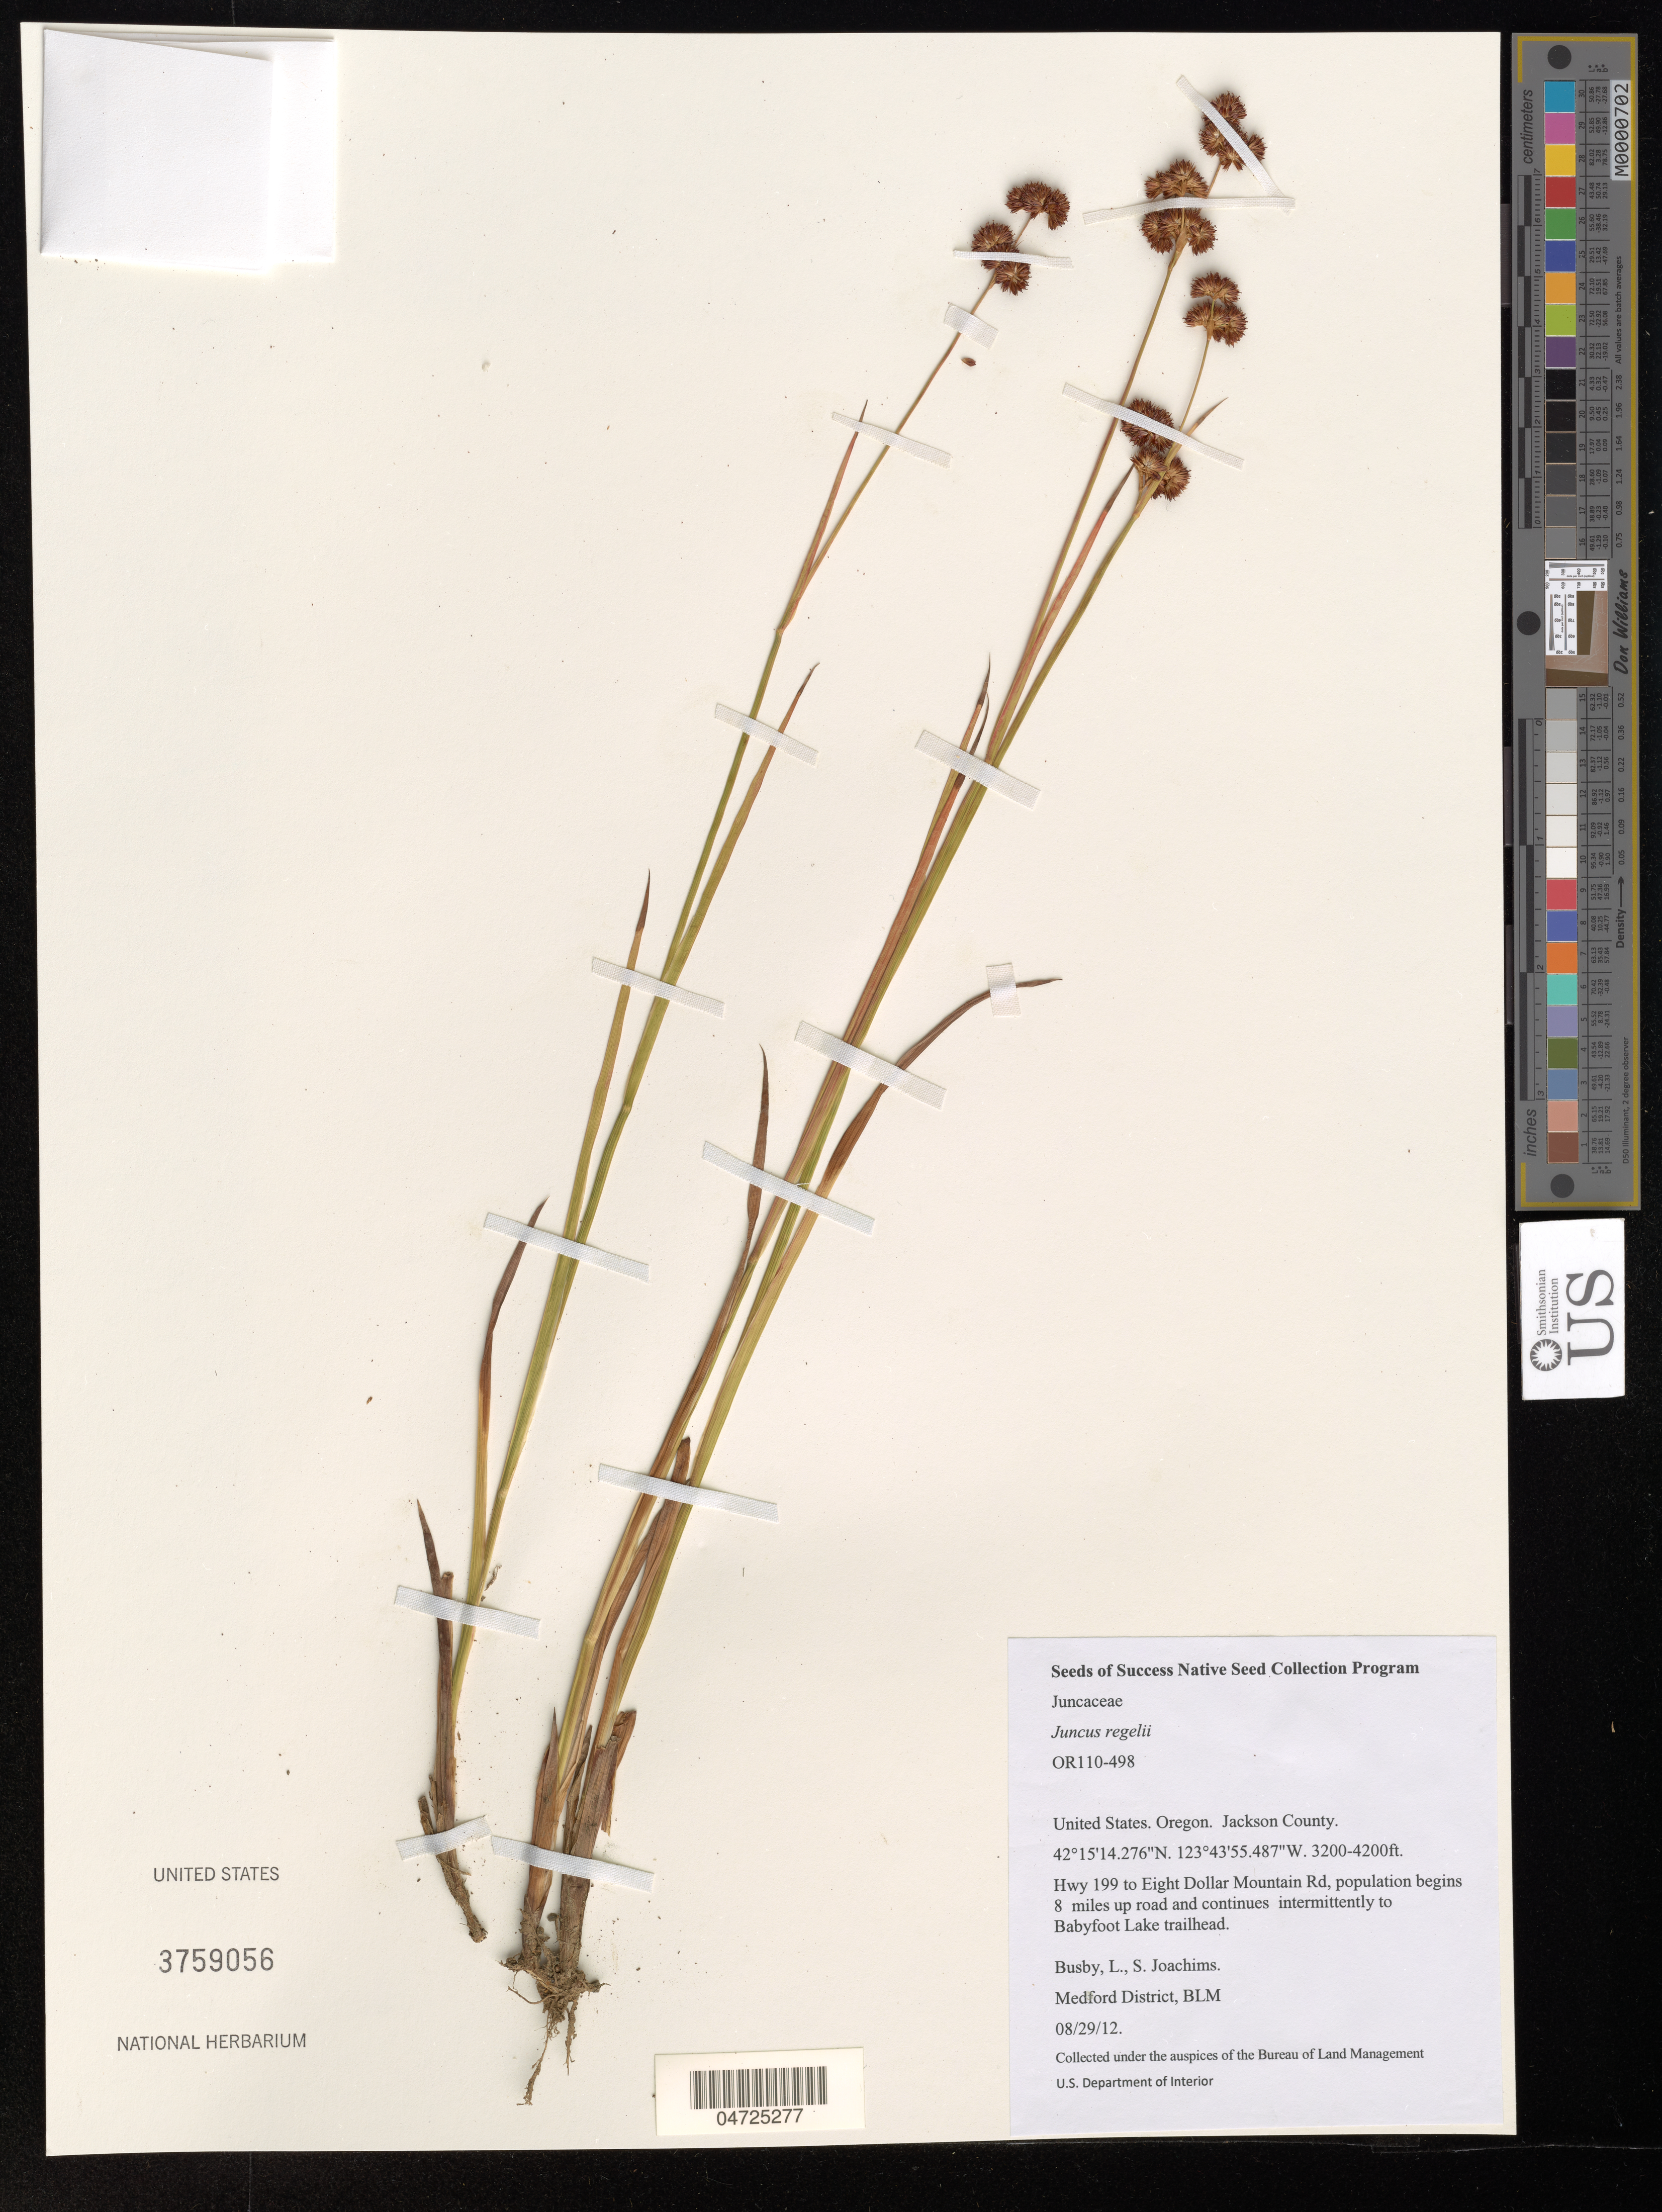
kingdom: Plantae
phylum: Tracheophyta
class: Liliopsida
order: Poales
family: Juncaceae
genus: Juncus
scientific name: Juncus regelii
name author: Buchenau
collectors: L. Busby & S. Joachims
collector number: OR110-498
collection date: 2012-08-29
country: United States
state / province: Oregon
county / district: Jackson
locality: Jackson County. Hwy 199 to Eight Dollar Mountain Rd, population begins 8 miles up road and continues intermittently to Babyfoot Lake trailhead.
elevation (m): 975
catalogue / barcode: US 3759056